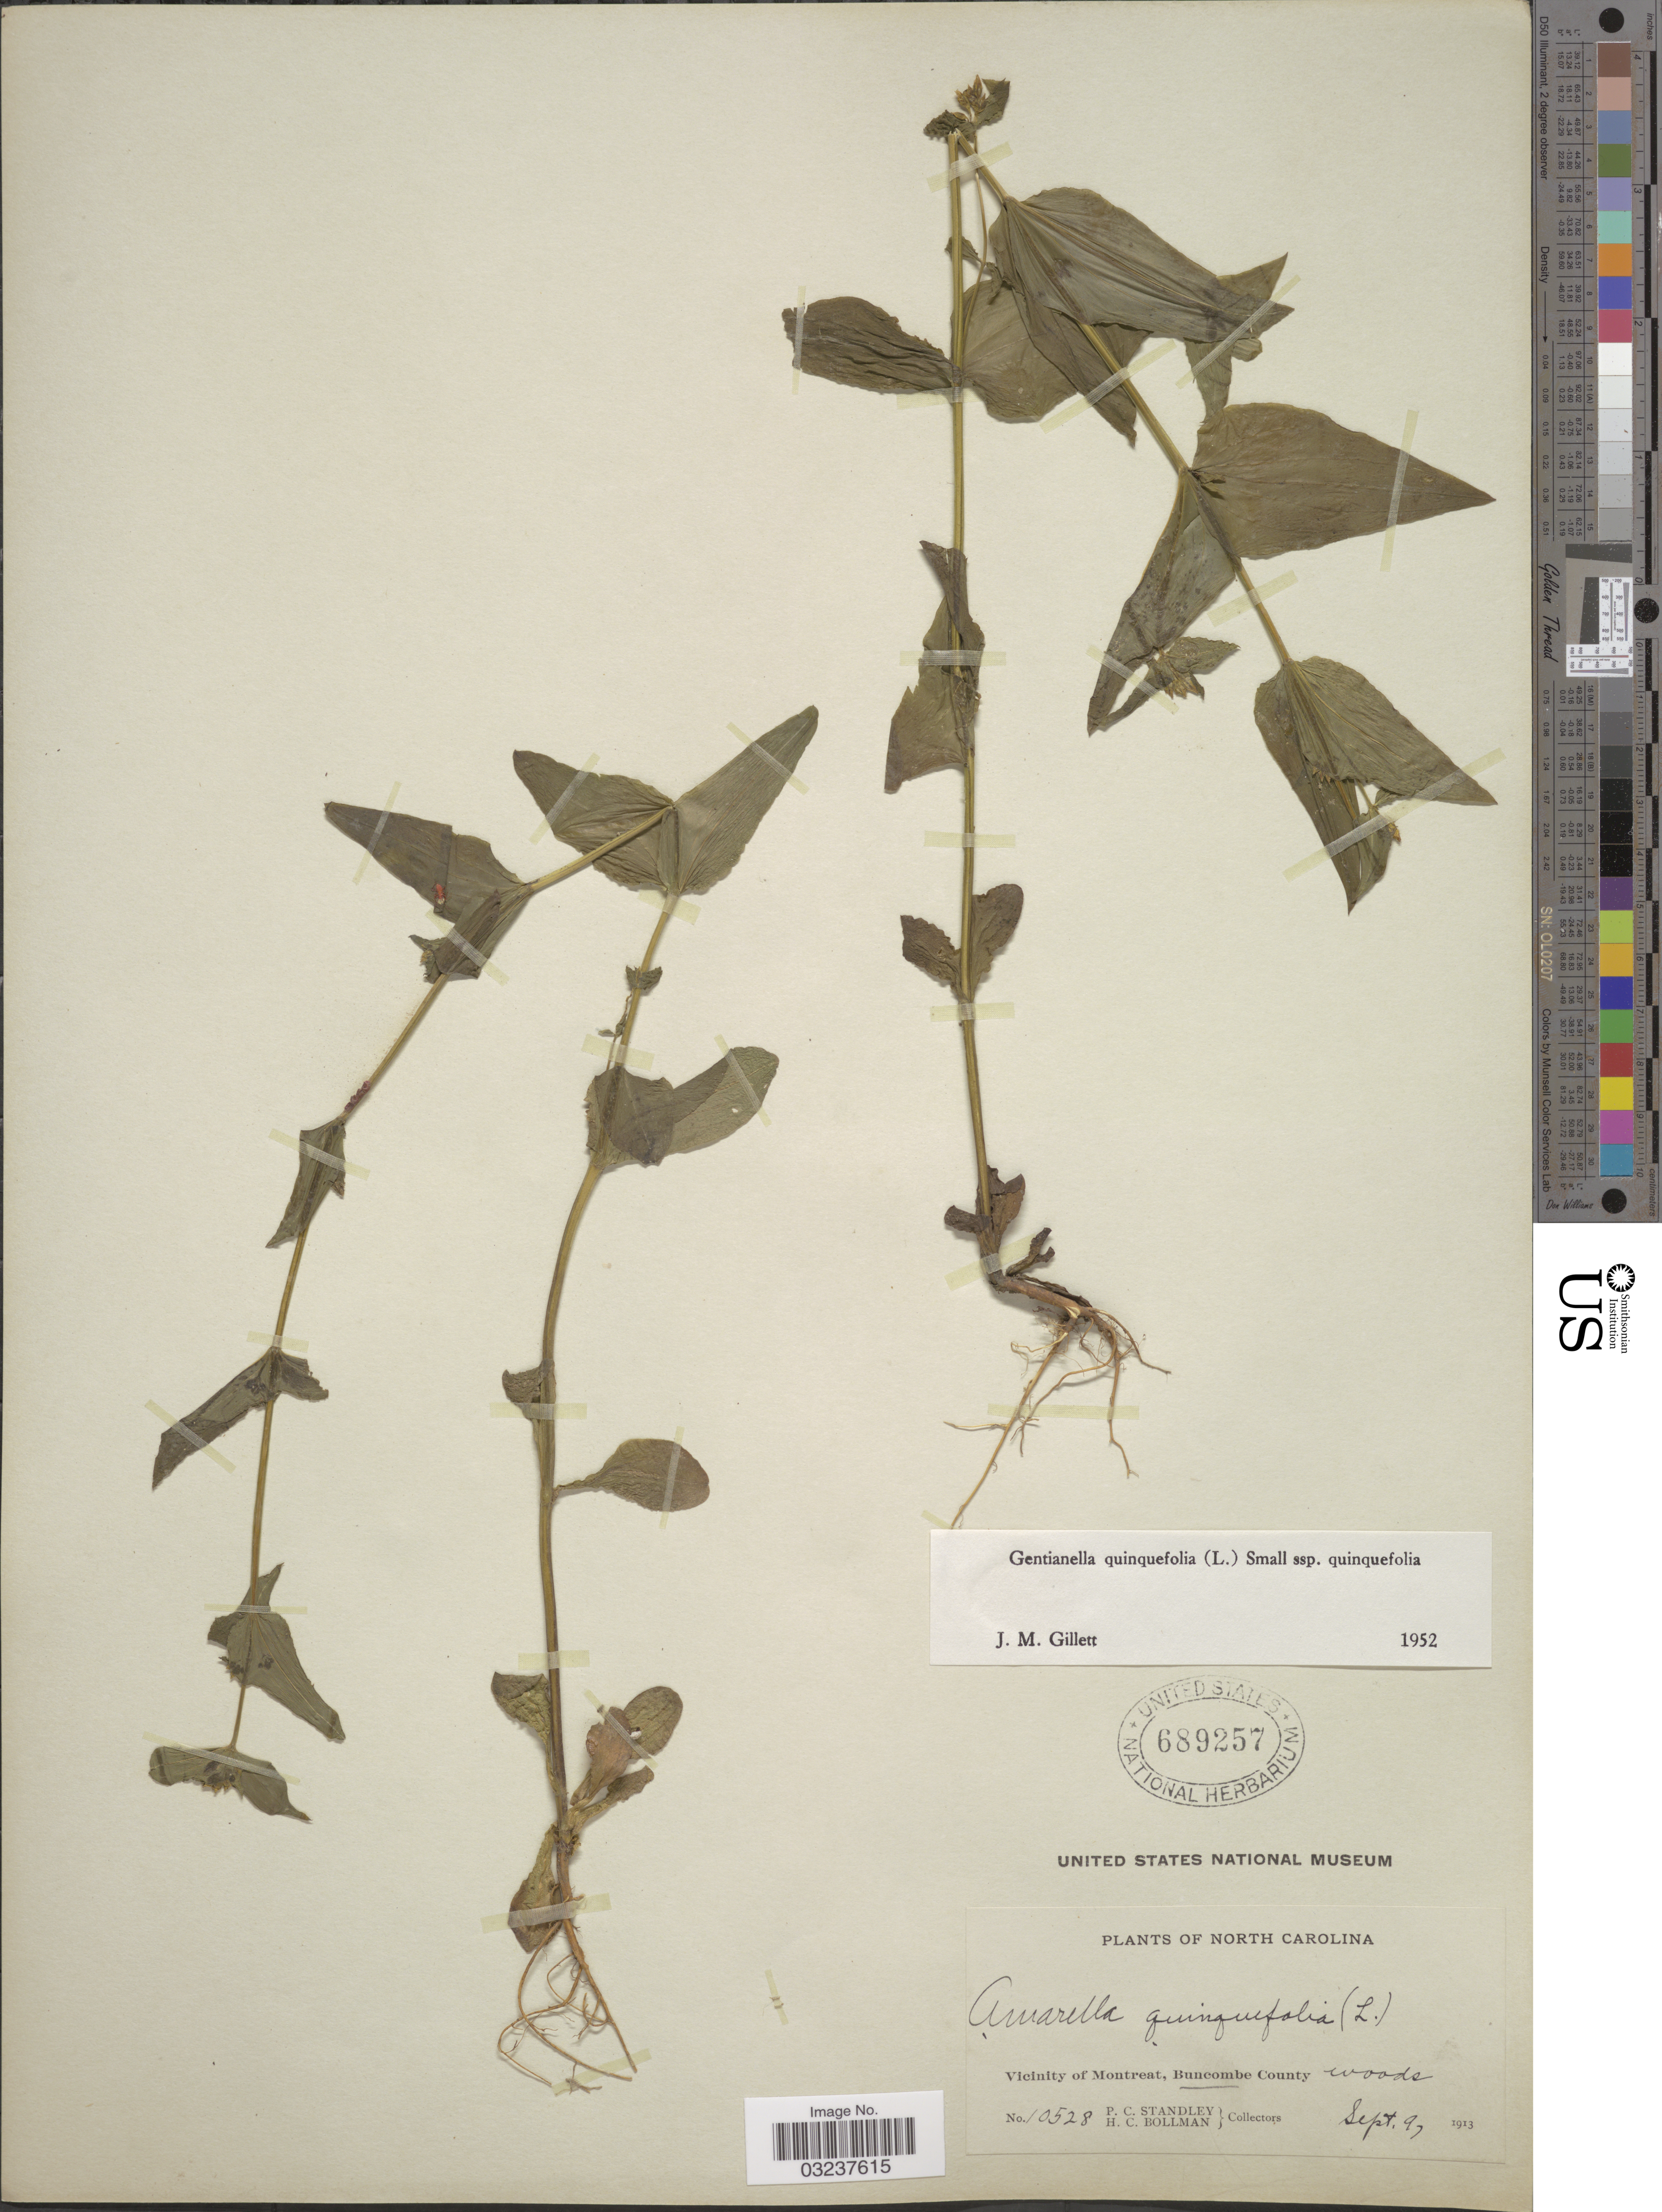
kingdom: Plantae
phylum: Tracheophyta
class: Magnoliopsida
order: Gentianales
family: Gentianaceae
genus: Gentianella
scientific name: Gentianella quinquefolia subsp. quinquefolia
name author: (L.) Small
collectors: P. C. Standley & H. C. Bollman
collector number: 10528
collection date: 1913-09-09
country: United States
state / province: North Carolina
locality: Vicinity of Montreat, Buncombe County.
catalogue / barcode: US 689257